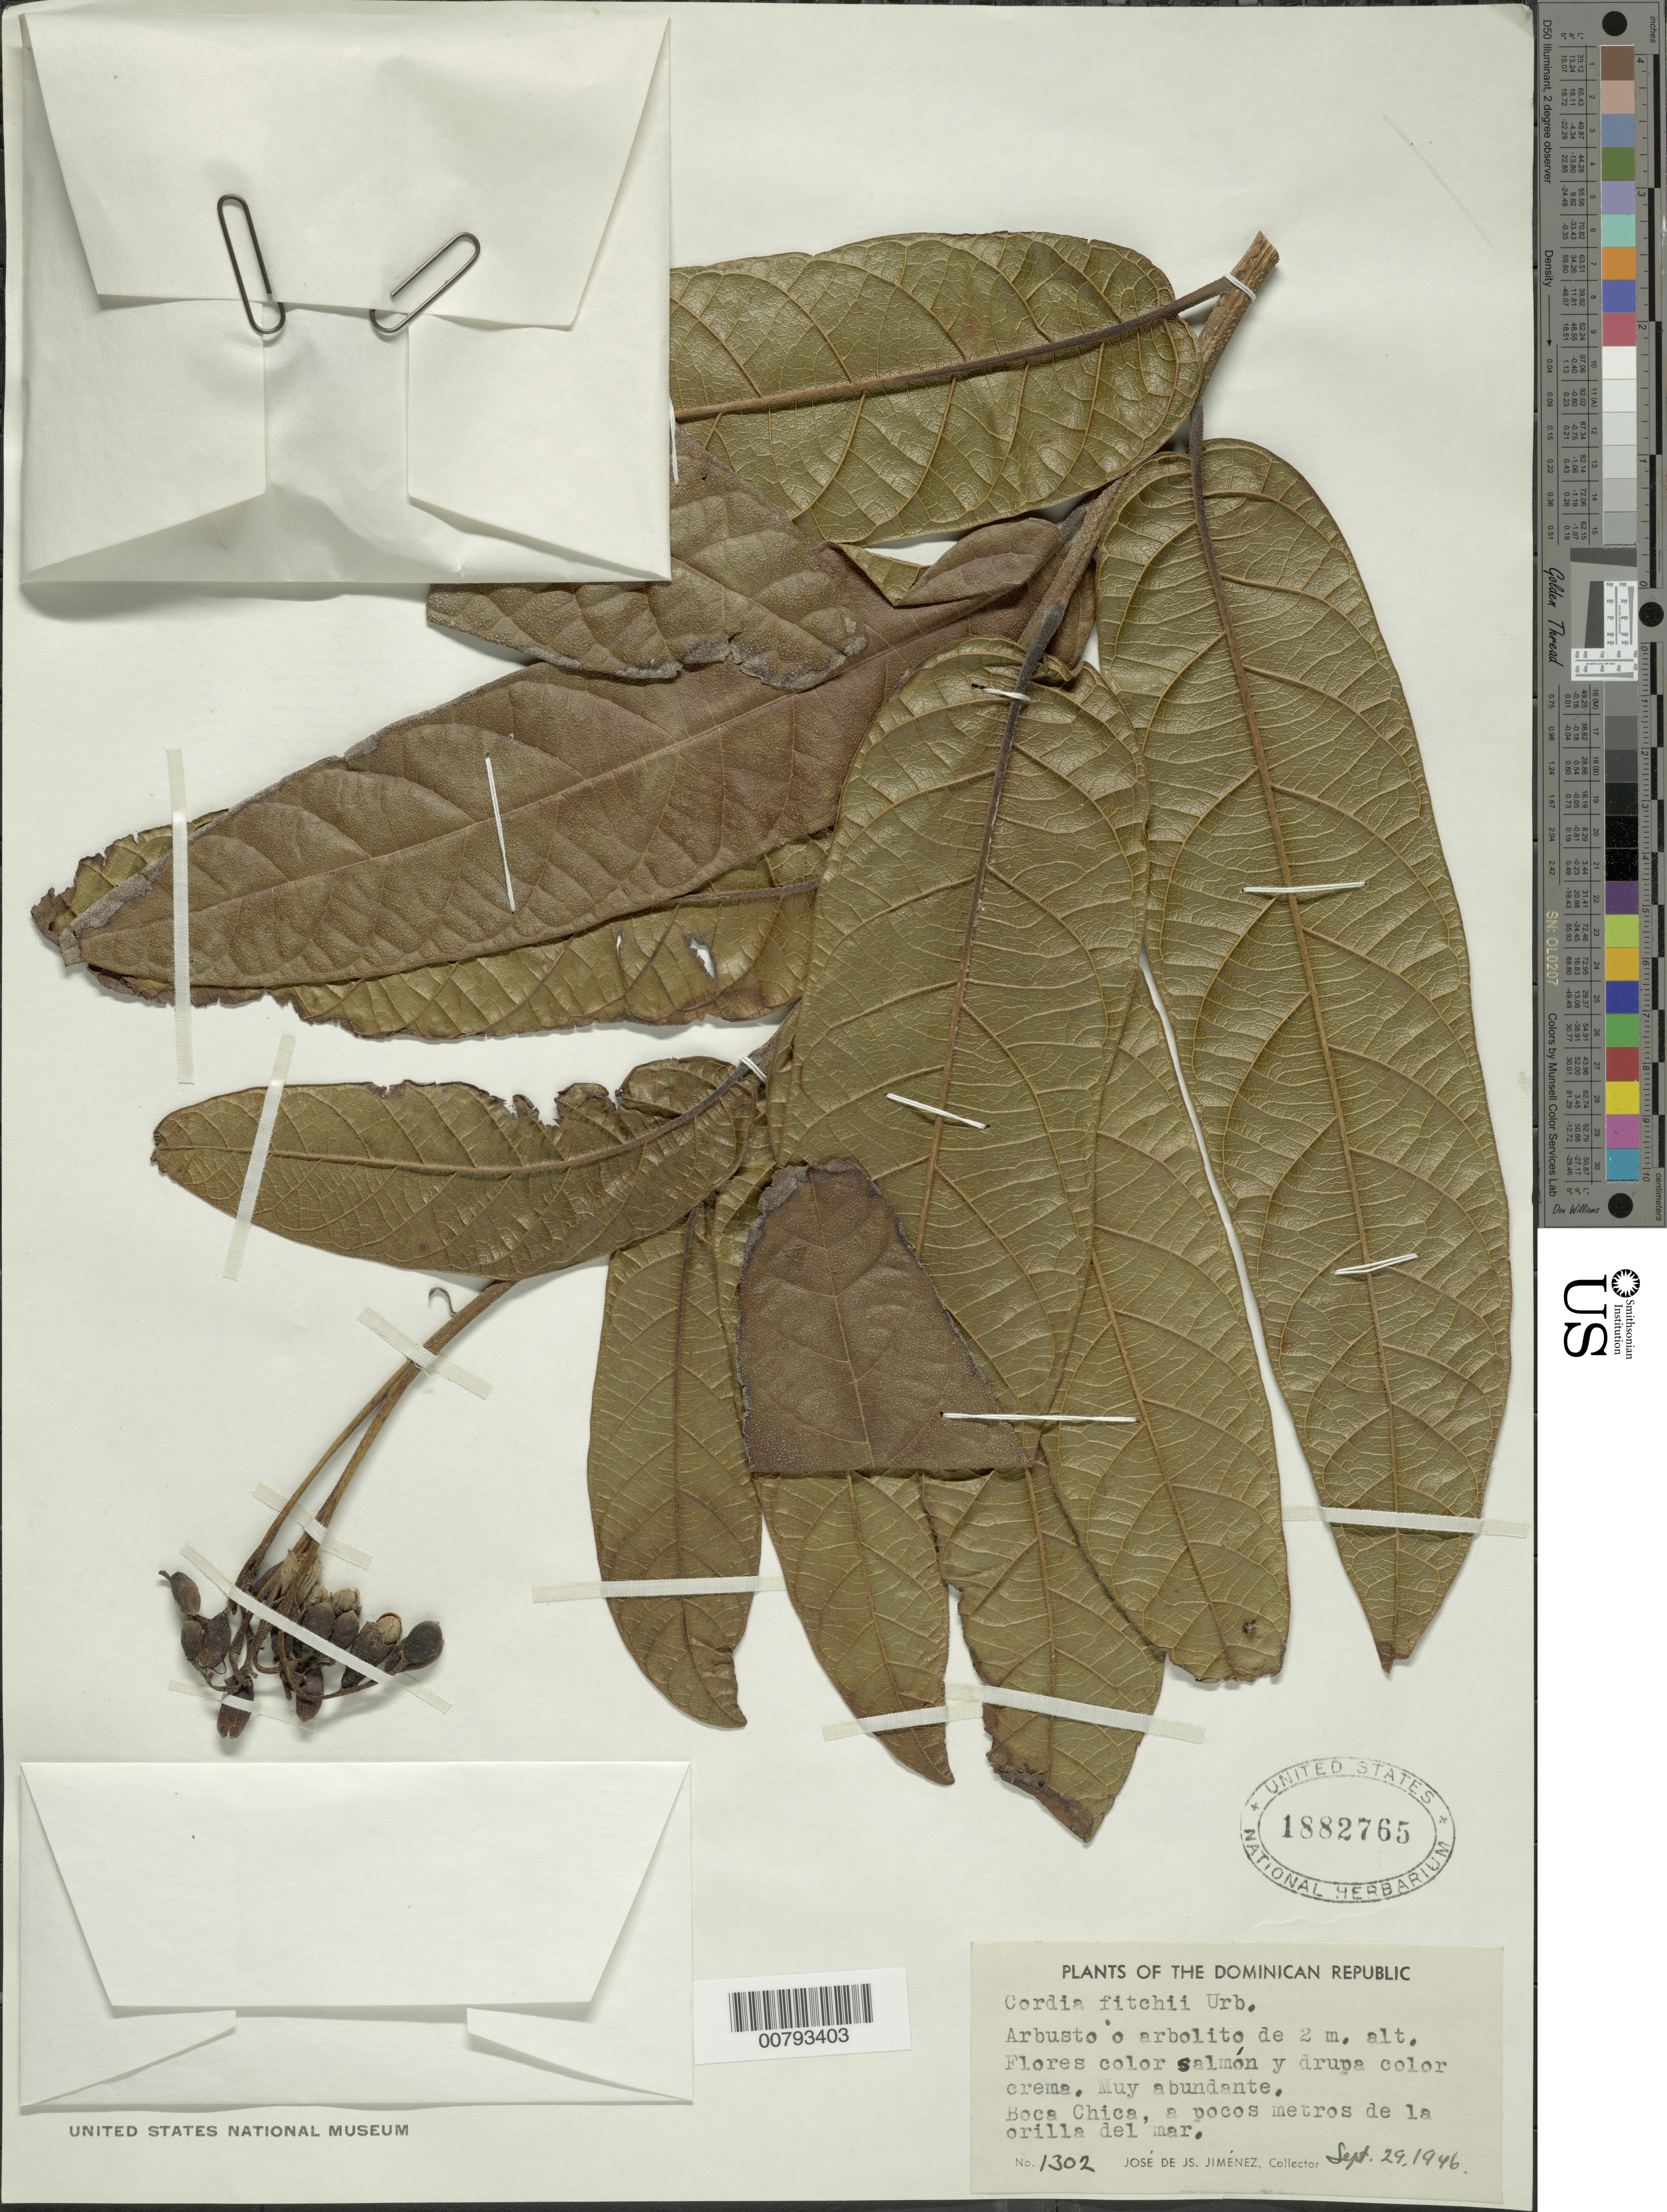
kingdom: Plantae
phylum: Tracheophyta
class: Magnoliopsida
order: Boraginales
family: Cordiaceae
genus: Cordia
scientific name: Cordia fitchii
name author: Urb.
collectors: J. J. Jiménez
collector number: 1302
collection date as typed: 29 Sep 1946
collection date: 1946-09-29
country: Dominican Republic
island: Hispaniola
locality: Boca Chica, a few meters from the sea shores.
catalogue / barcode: US 1882765